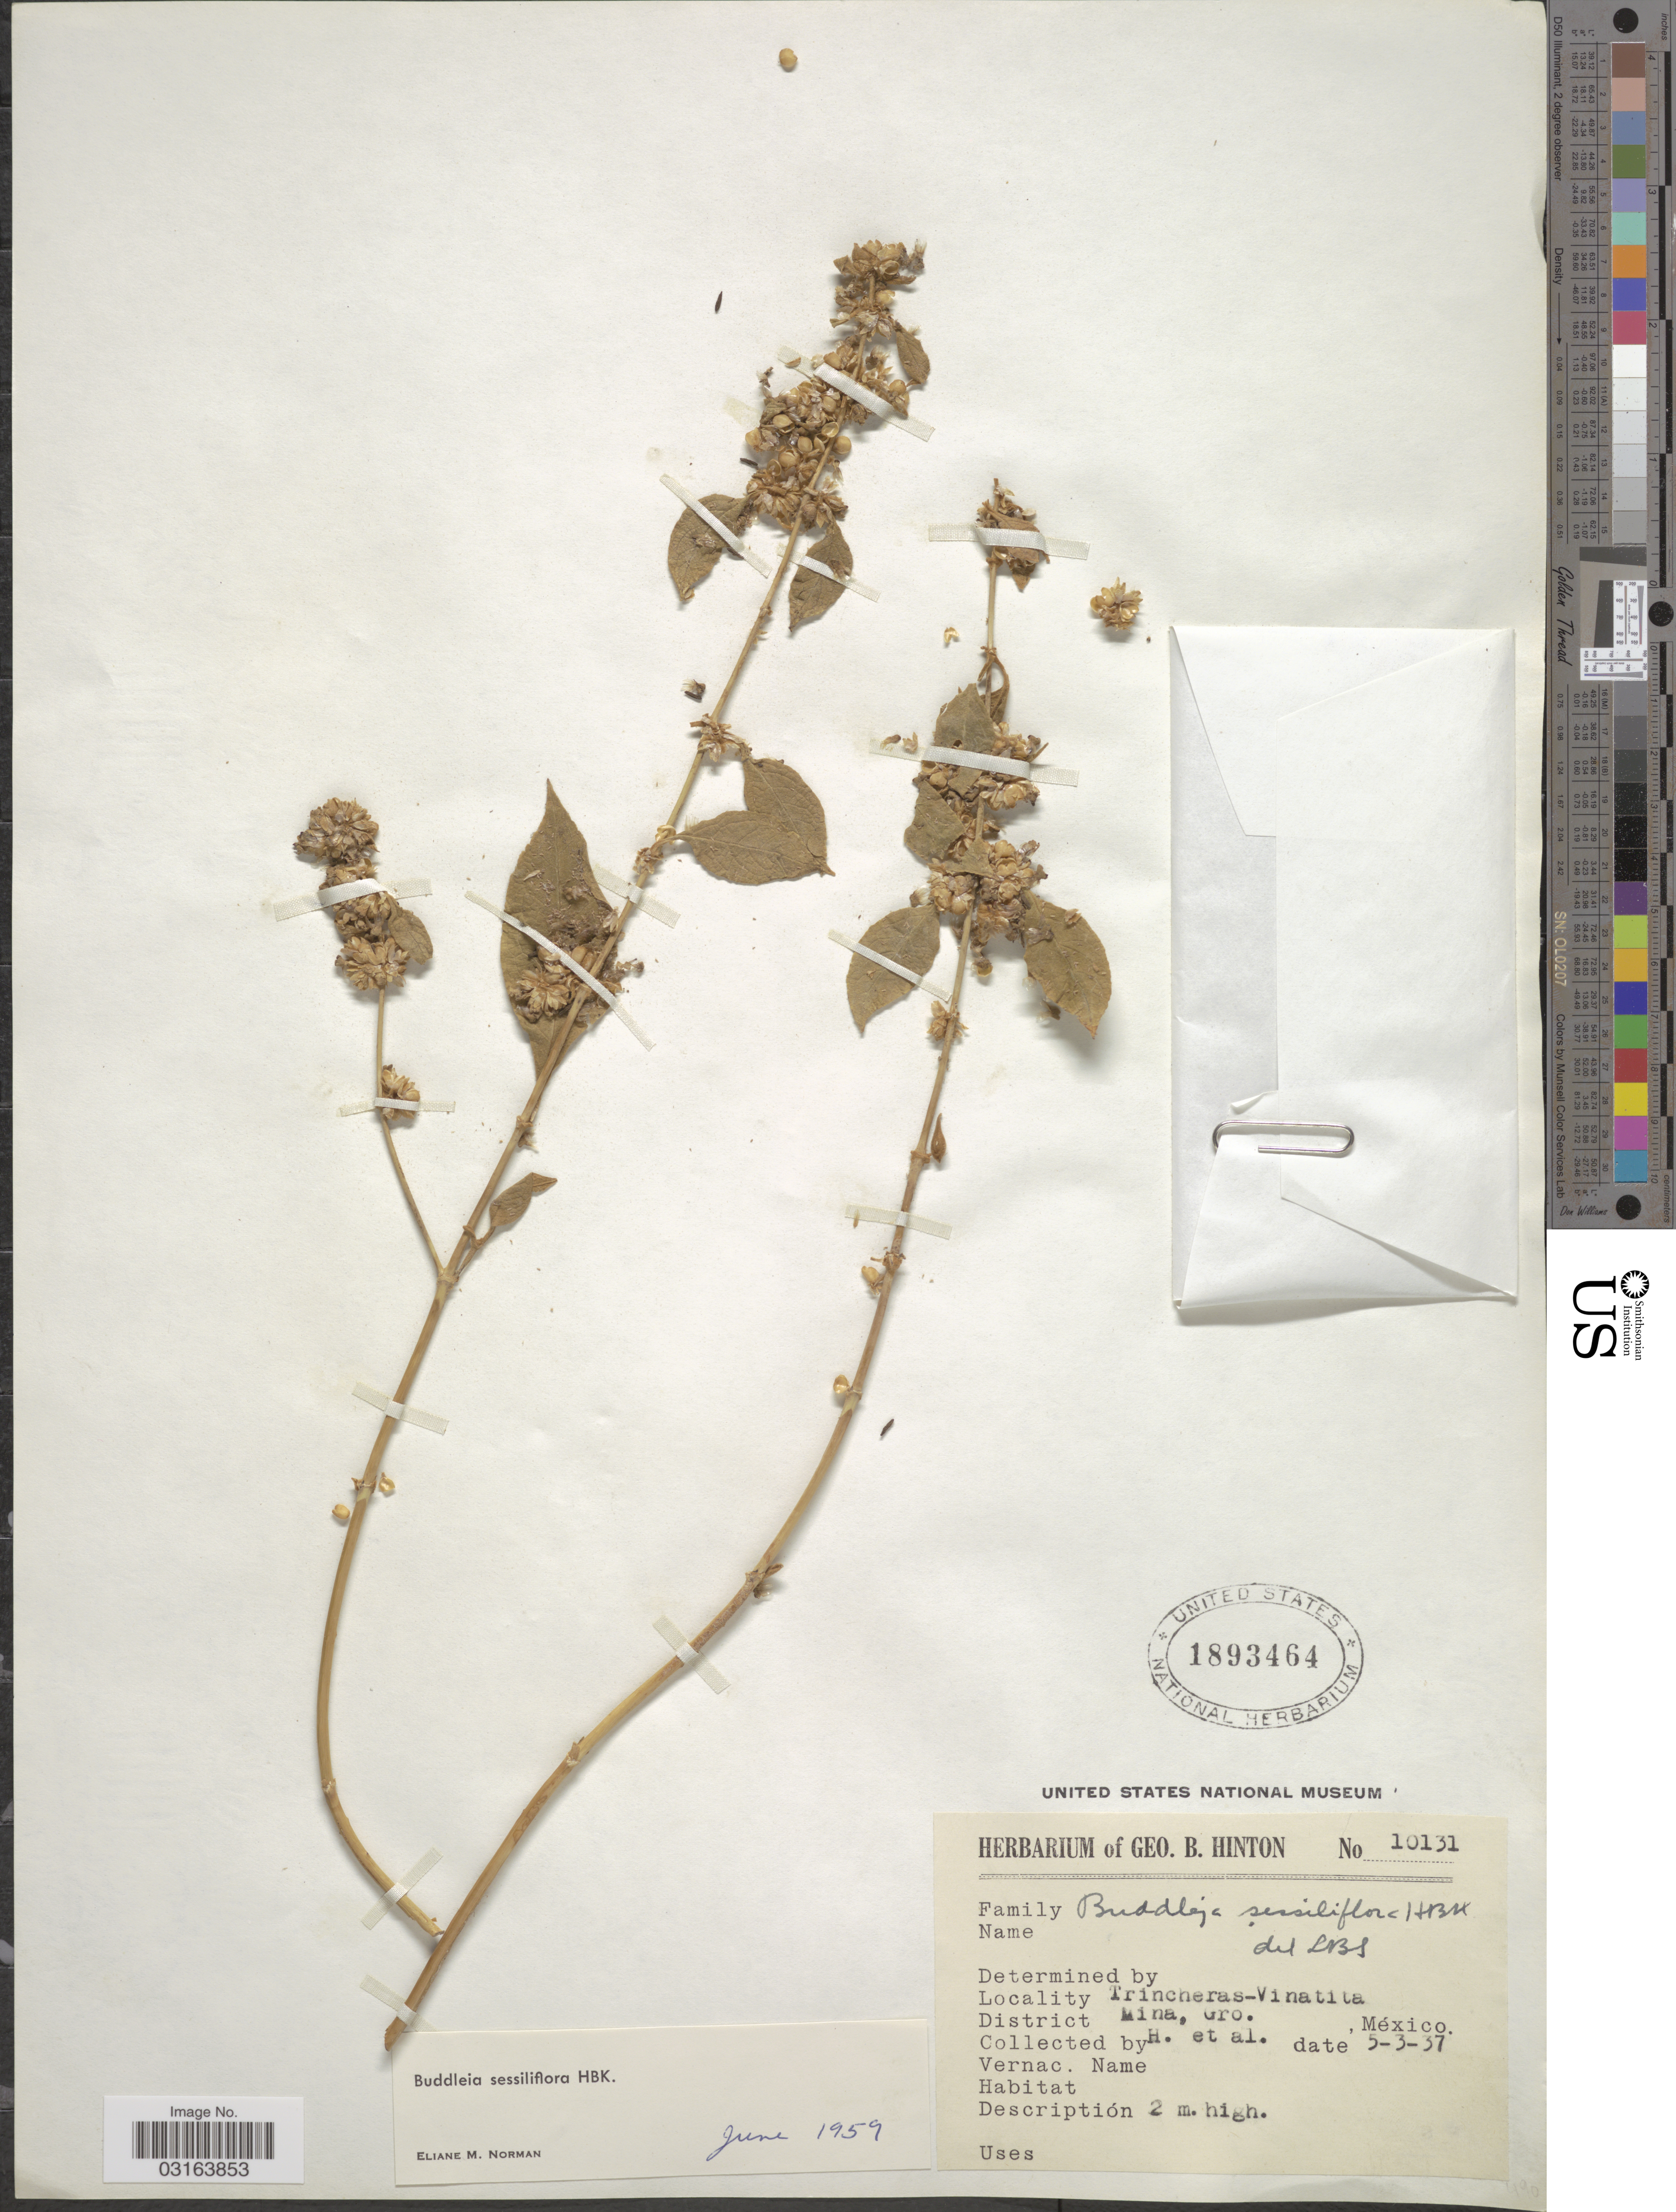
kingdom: Plantae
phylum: Tracheophyta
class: Magnoliopsida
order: Lamiales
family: Scrophulariaceae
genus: Buddleja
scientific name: Buddleja sessiliflora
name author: Kunth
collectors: G. B. Hinton & et al.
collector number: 10131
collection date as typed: Transcribed d/m/y: 5/3/37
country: Mexico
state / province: Guerrero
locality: Trincheras-Vinatita. District Mina, Gro.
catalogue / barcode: US 1893464